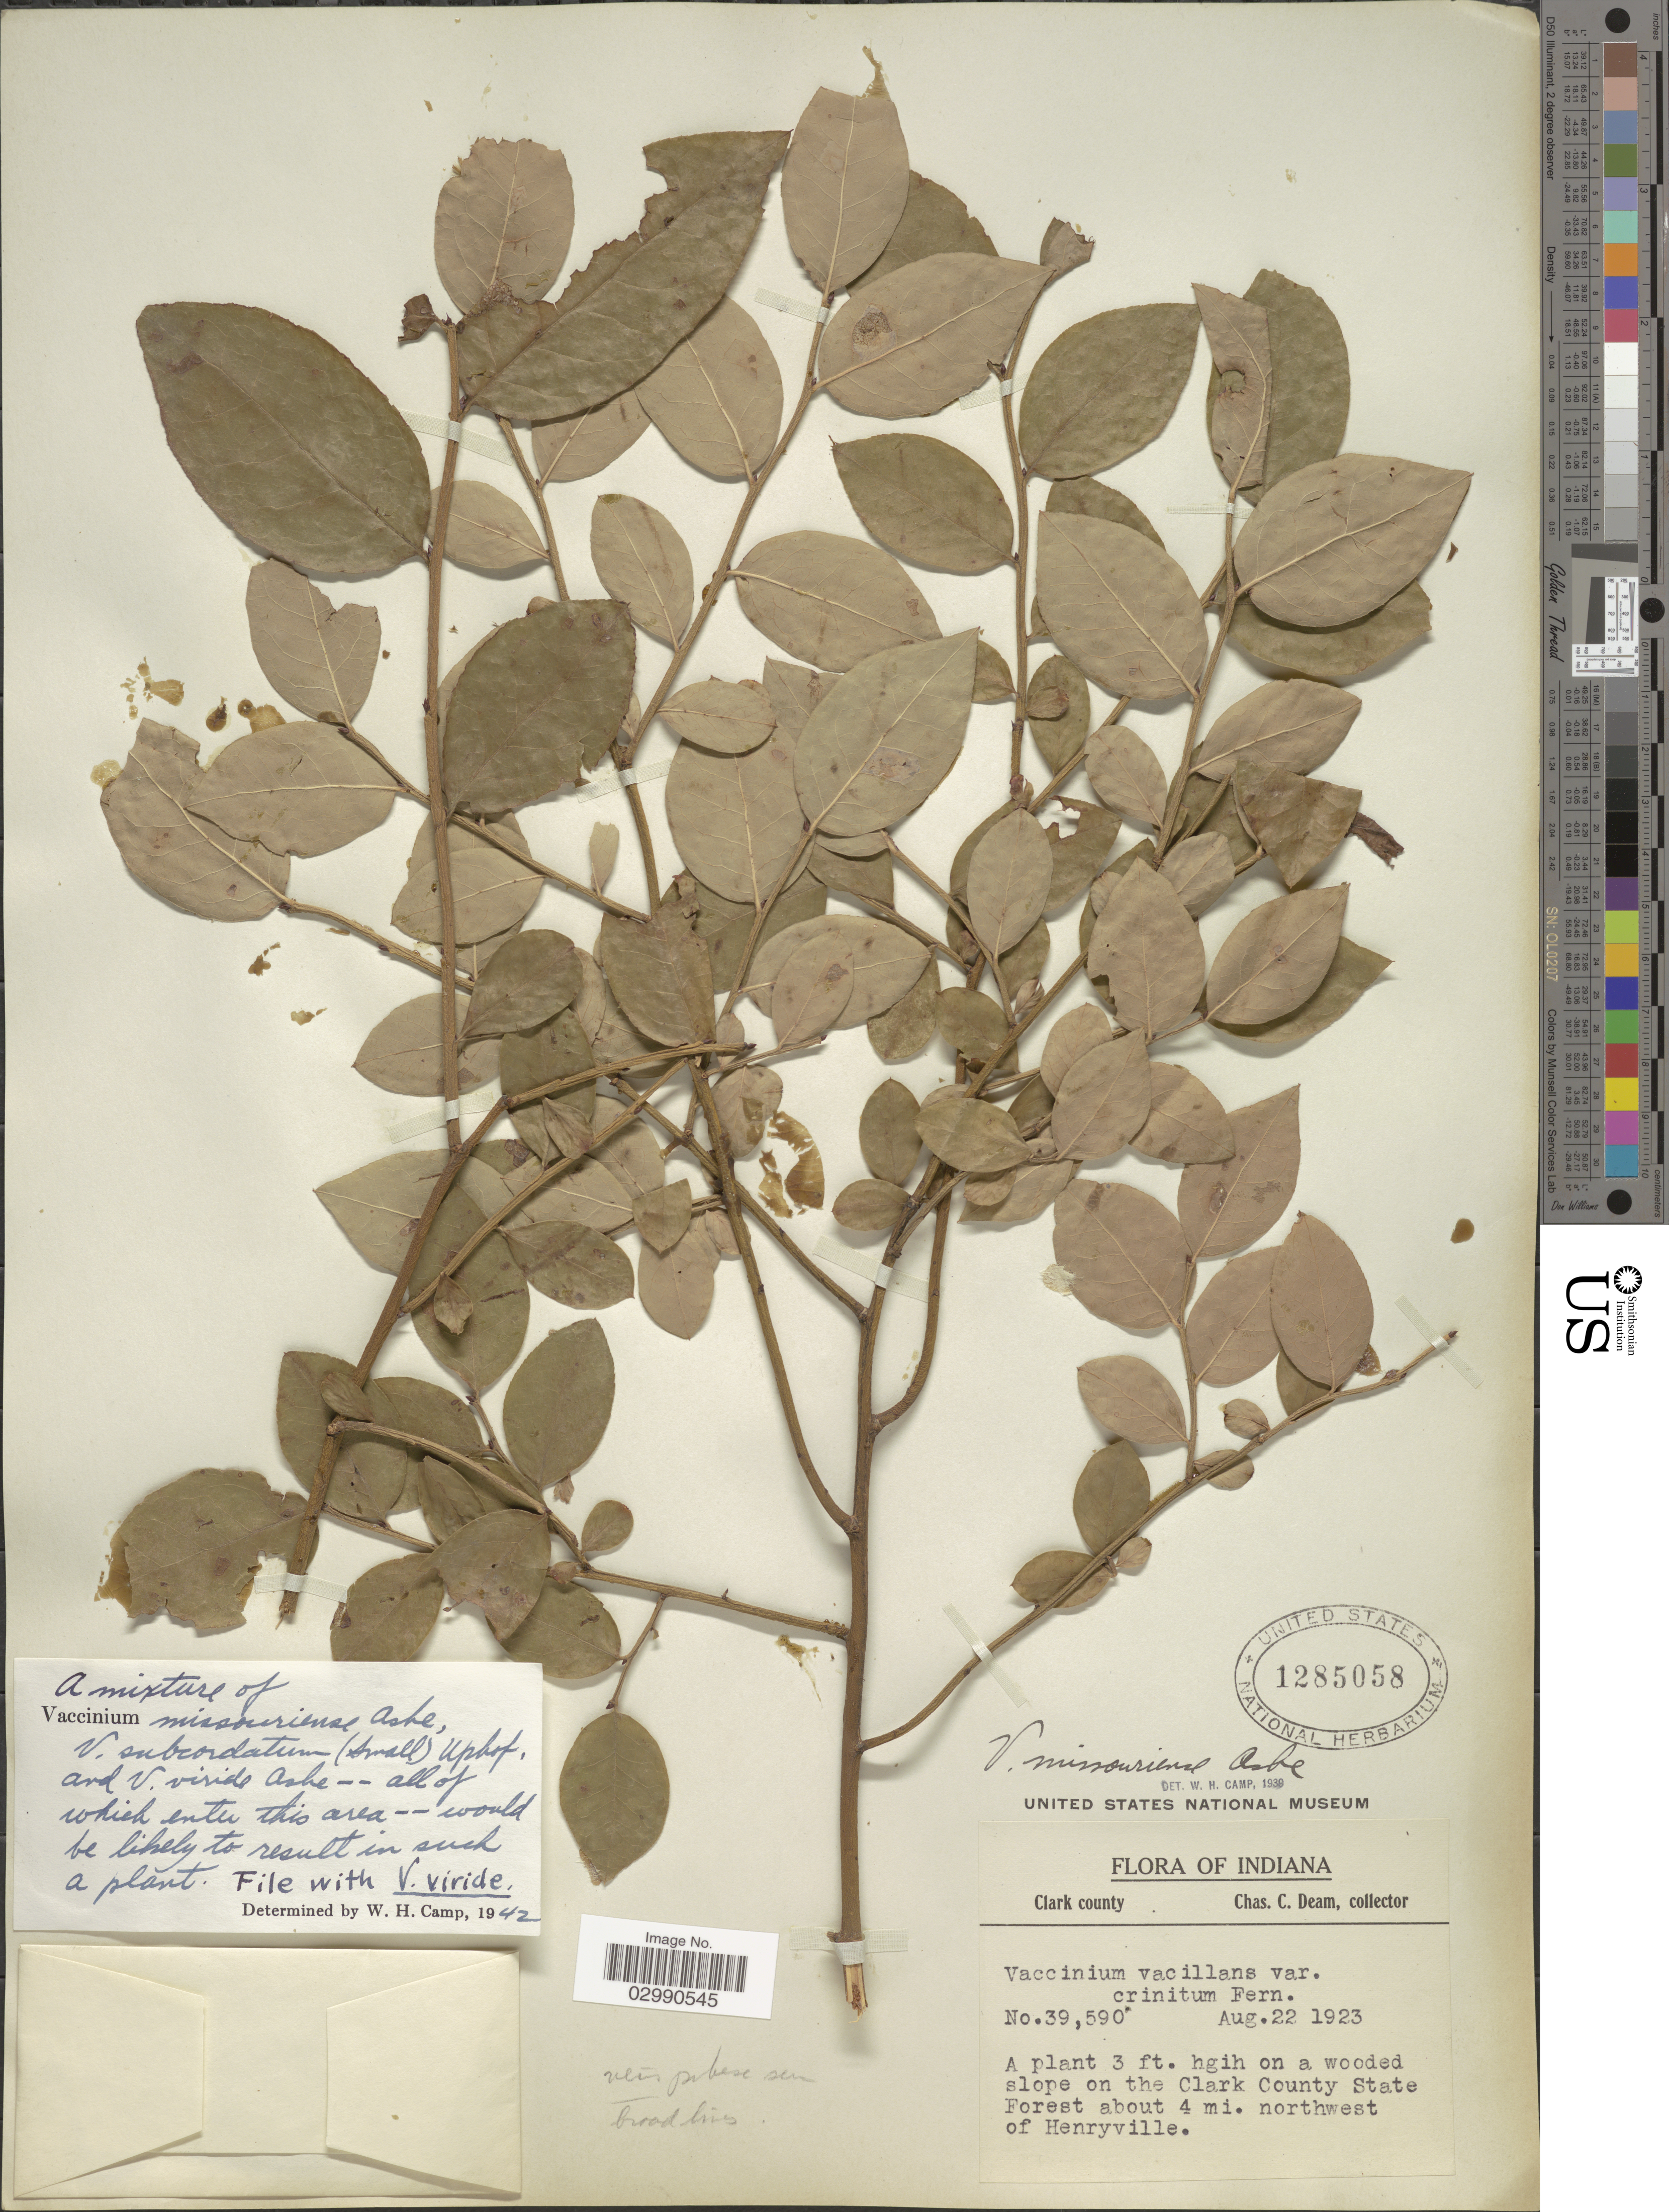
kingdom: Plantae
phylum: Tracheophyta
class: Magnoliopsida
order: Ericales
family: Ericaceae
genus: Vaccinium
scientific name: Vaccinium viride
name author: Ashe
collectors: C. C. Deam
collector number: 39590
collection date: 1923-08-22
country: United States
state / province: Indiana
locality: Clark county. On the Clark County State Forest about 4 mi. northwest of Henryville.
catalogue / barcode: US 1285058